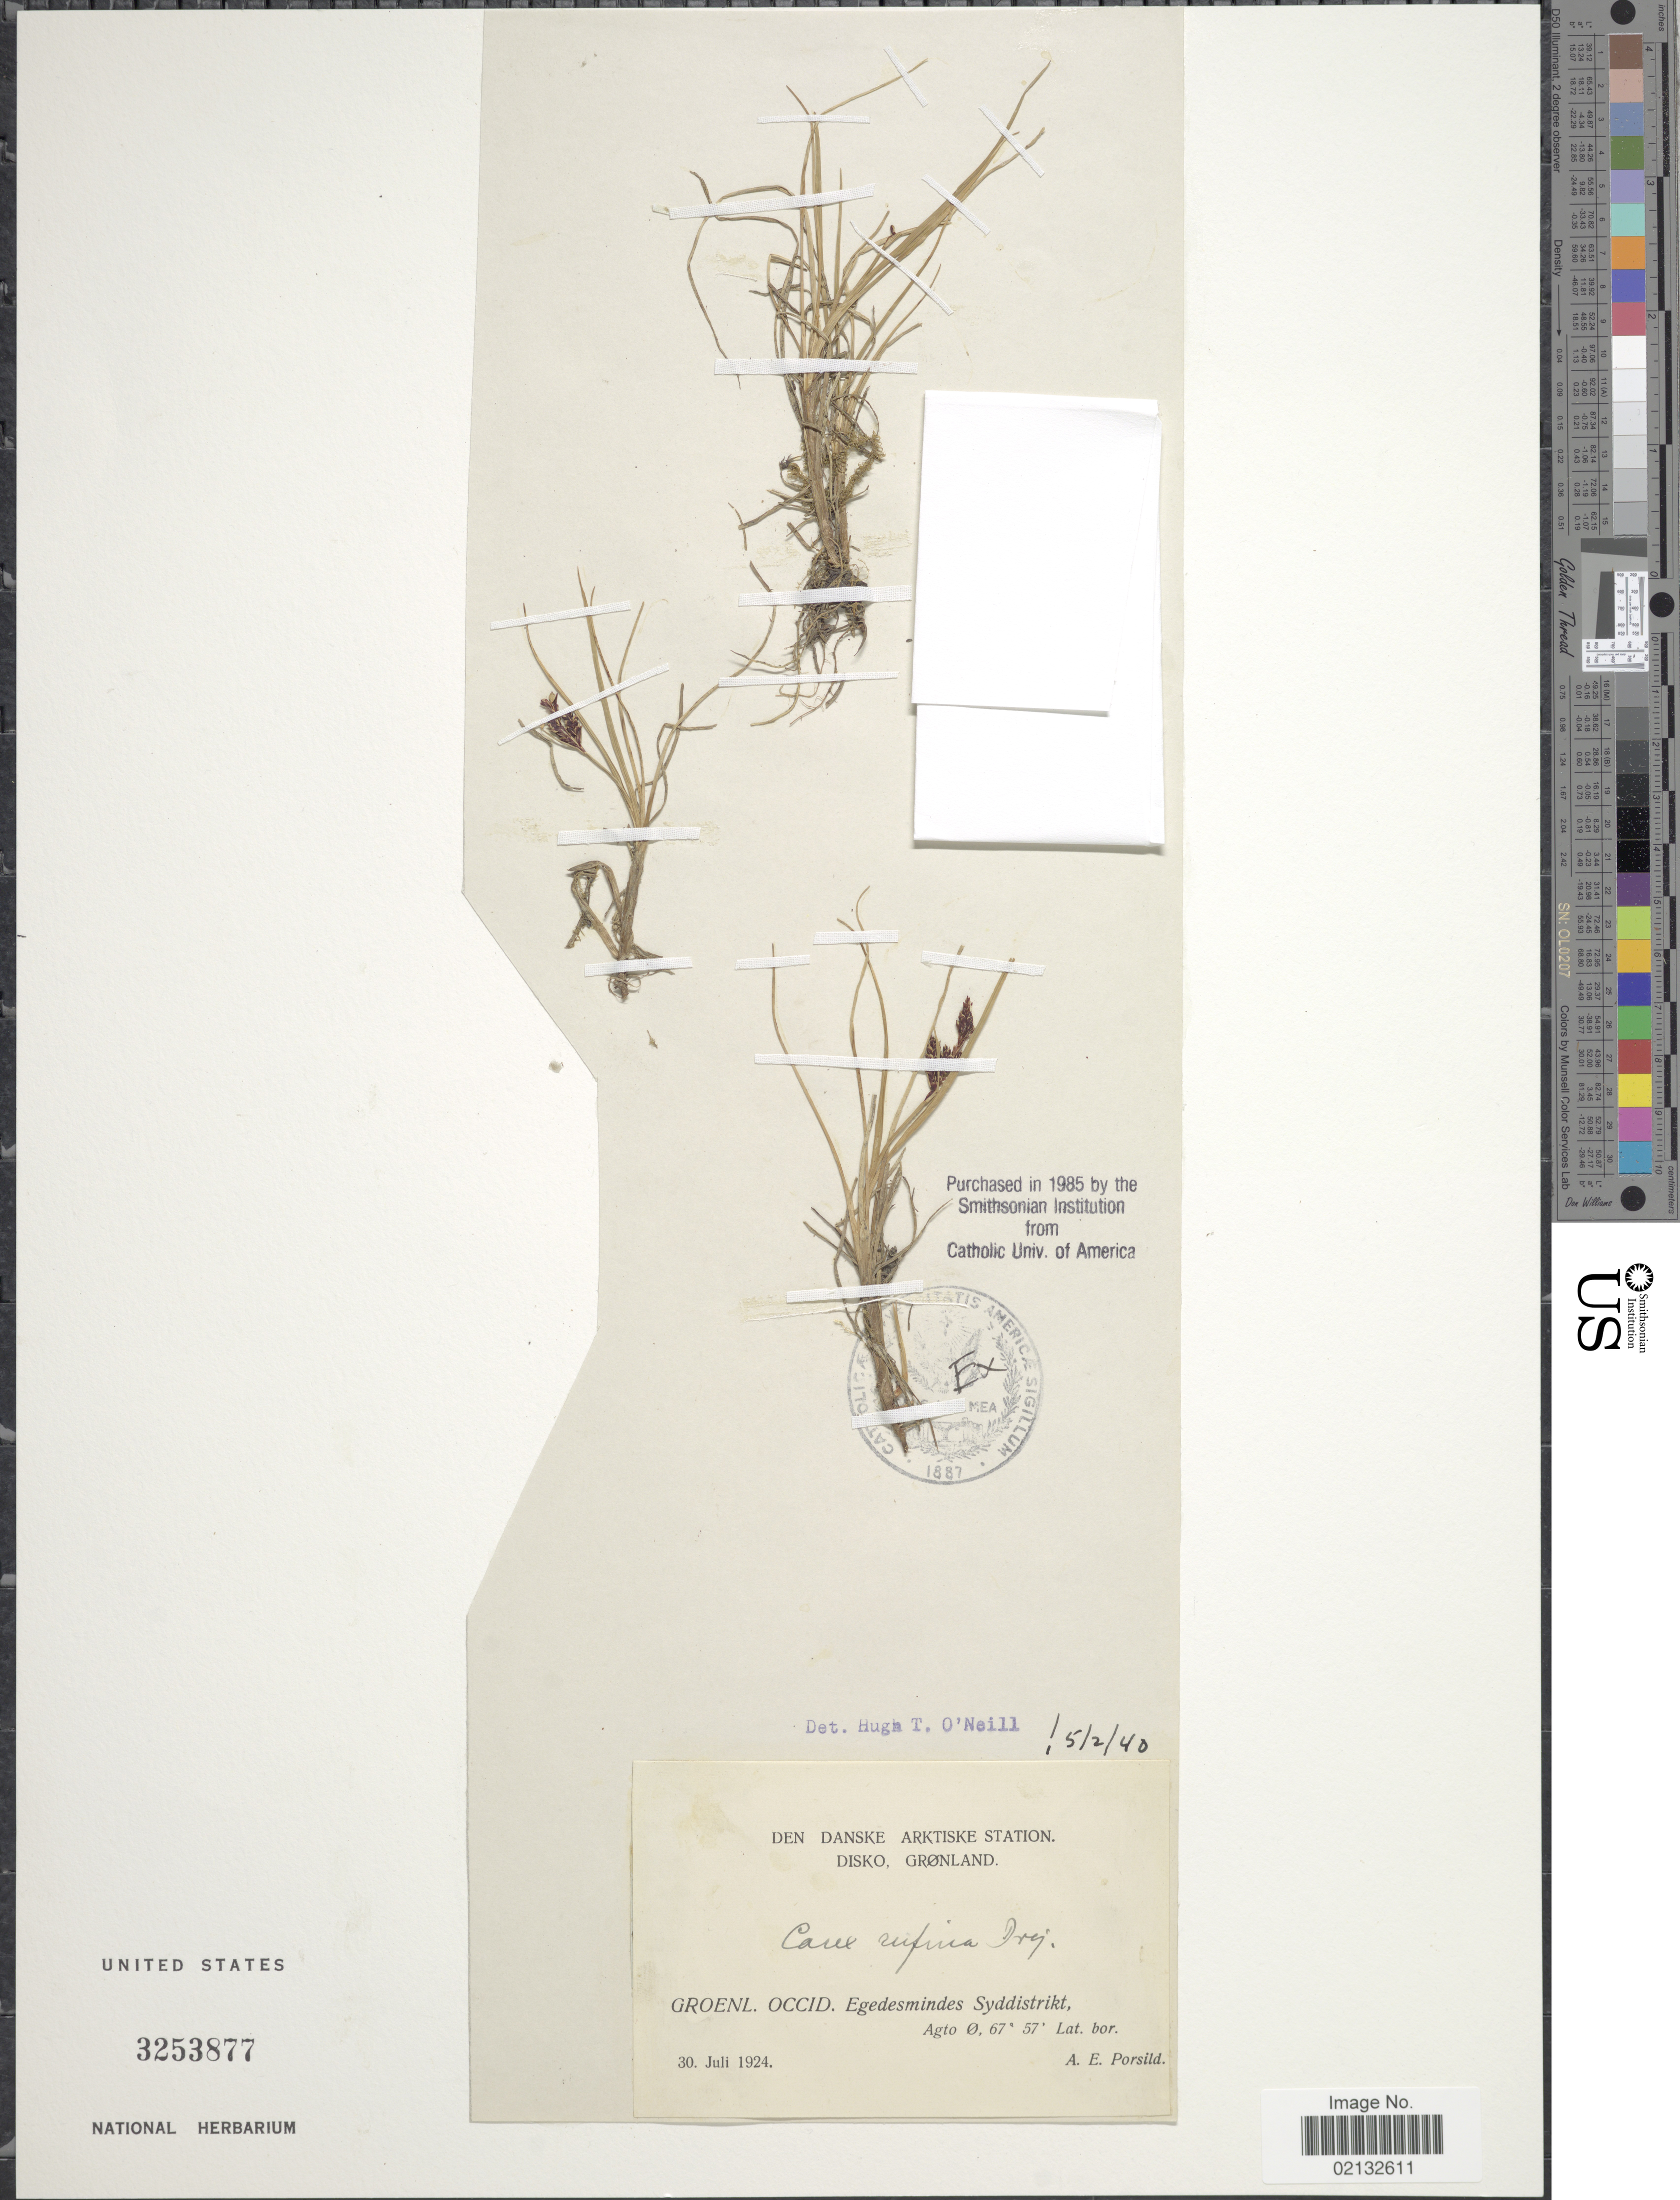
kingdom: Plantae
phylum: Tracheophyta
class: Liliopsida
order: Poales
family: Cyperaceae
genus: Carex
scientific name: Carex rufina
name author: Drejer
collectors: A. E. Porsild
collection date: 1924-07-30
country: Greenland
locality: Groenl. Occid. Egedesmindes Syddistrikt, Agto O.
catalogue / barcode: US 3253877